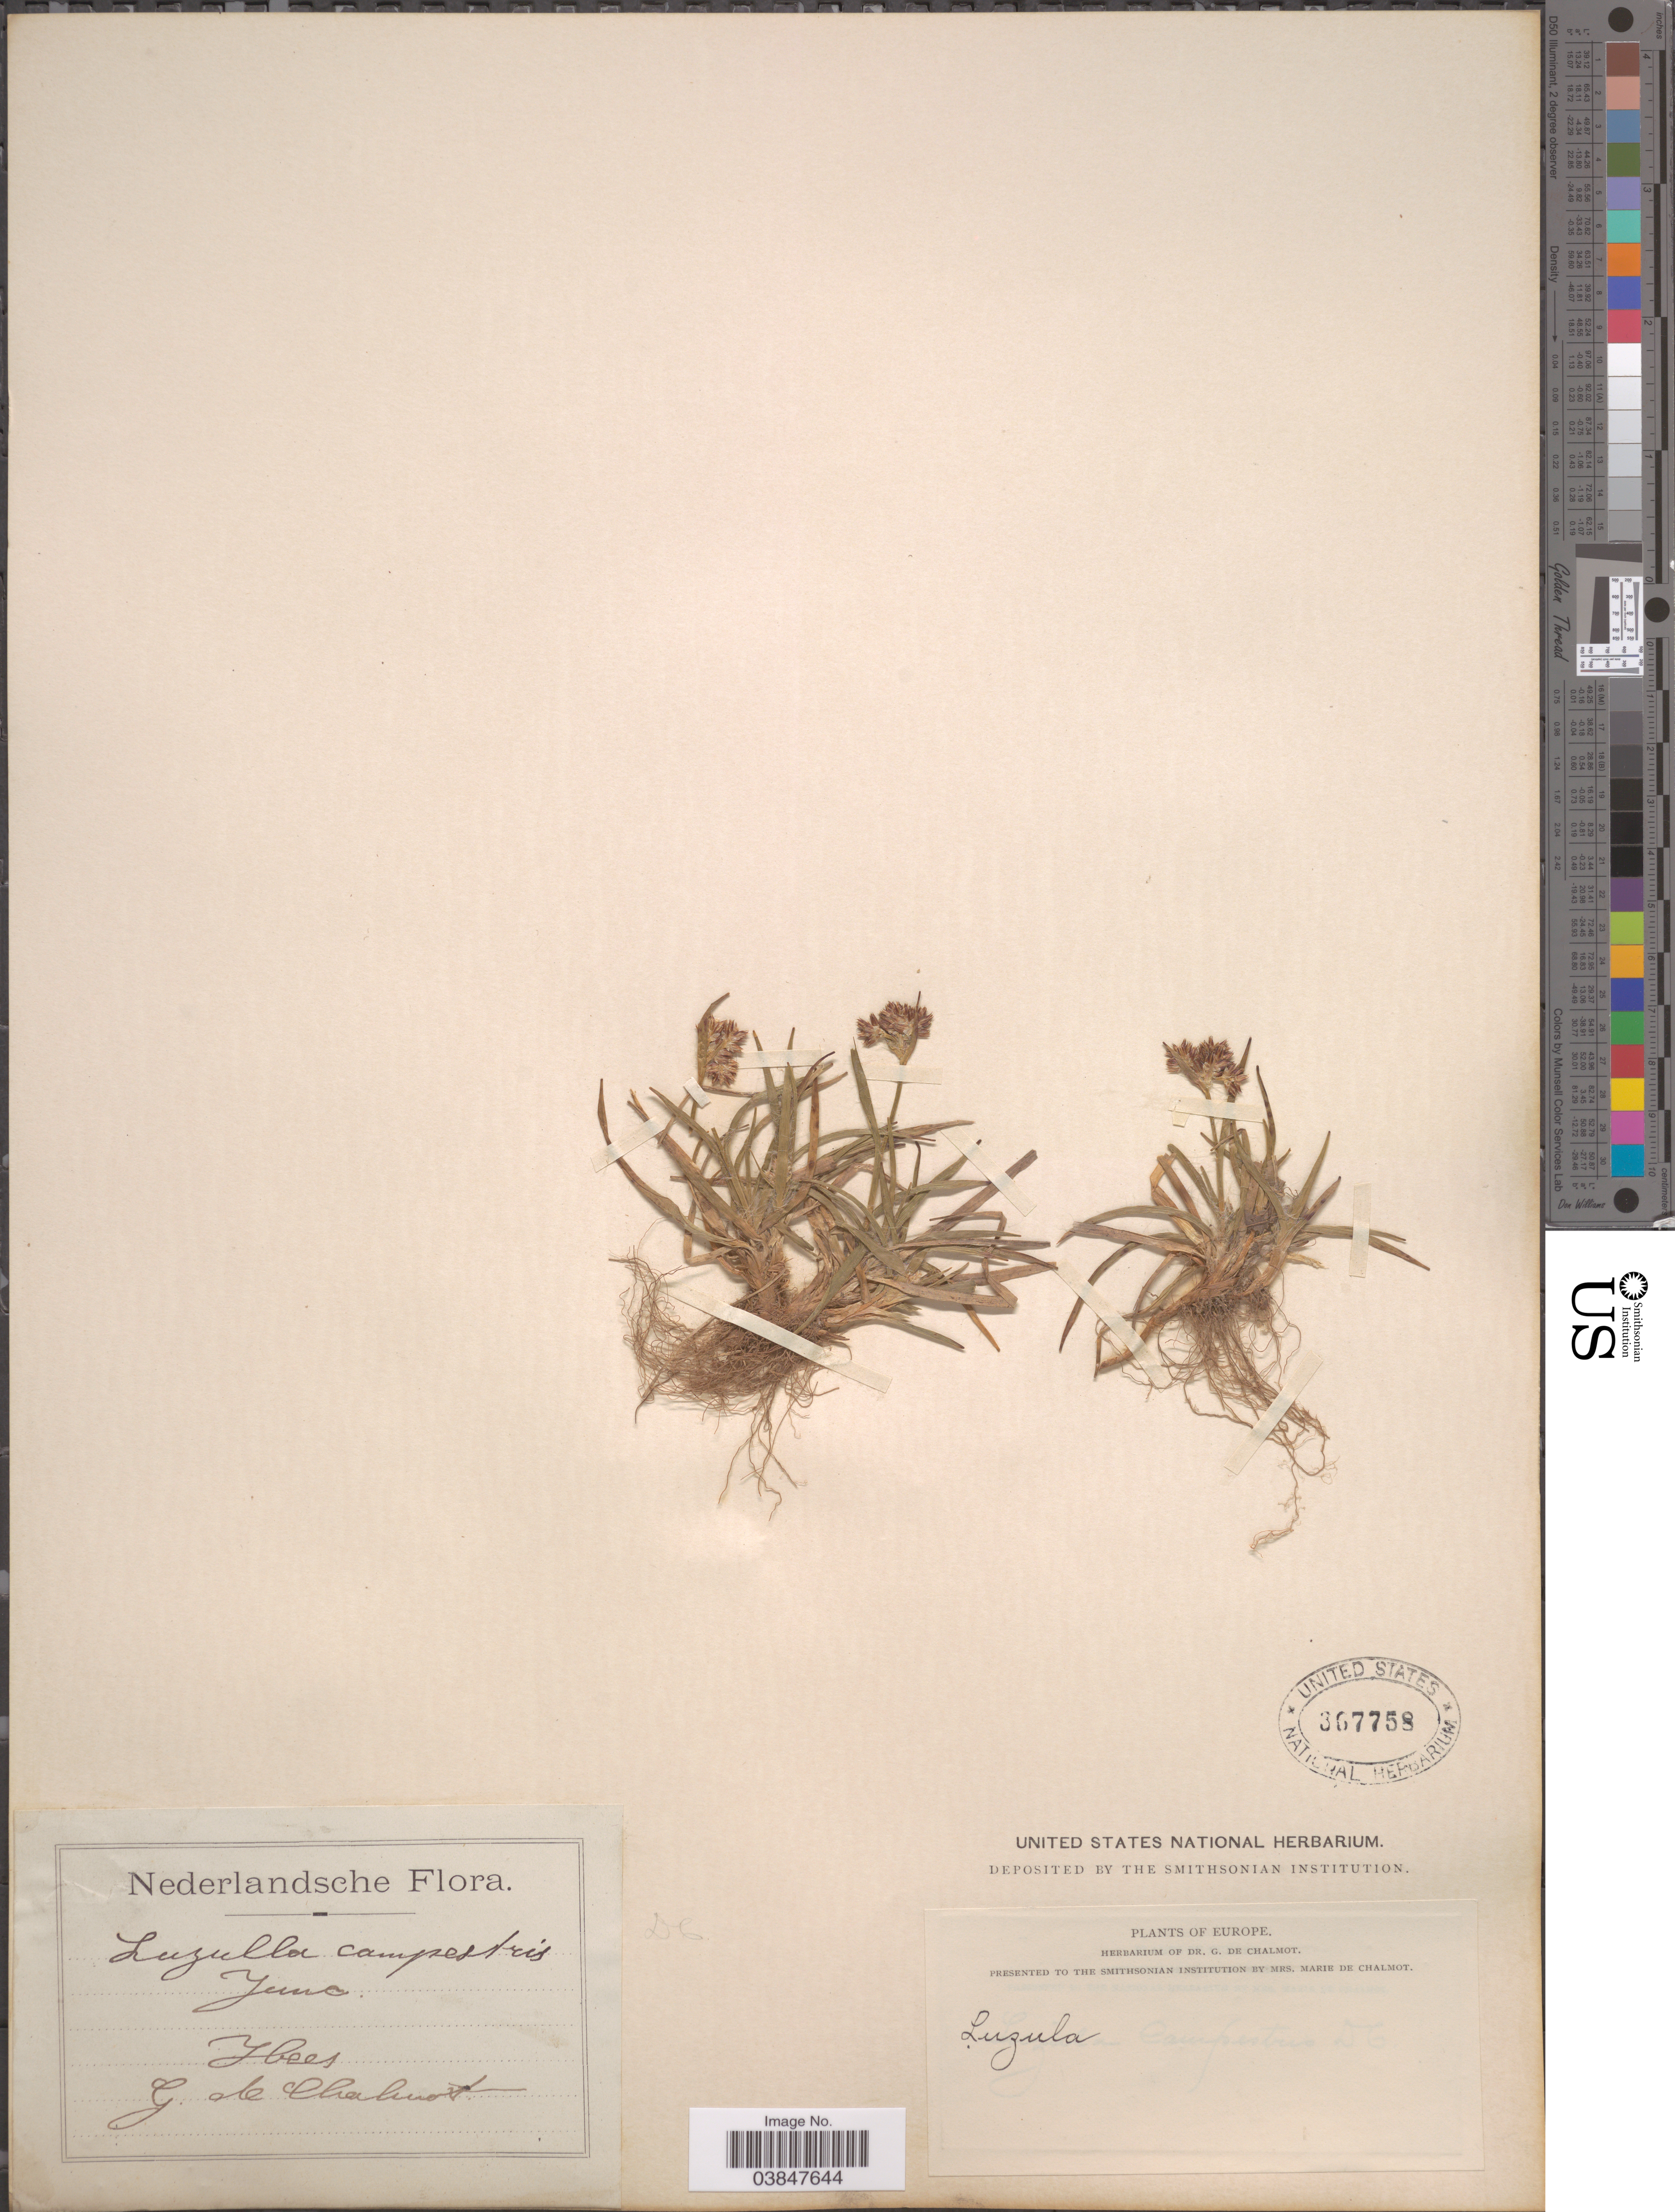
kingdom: Plantae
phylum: Tracheophyta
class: Liliopsida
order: Poales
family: Juncaceae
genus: Luzula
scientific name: Luzula campestris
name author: (L.) DC.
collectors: G. de Chalmot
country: Netherlands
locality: Nederlandsche. Ibees.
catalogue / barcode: US 367758